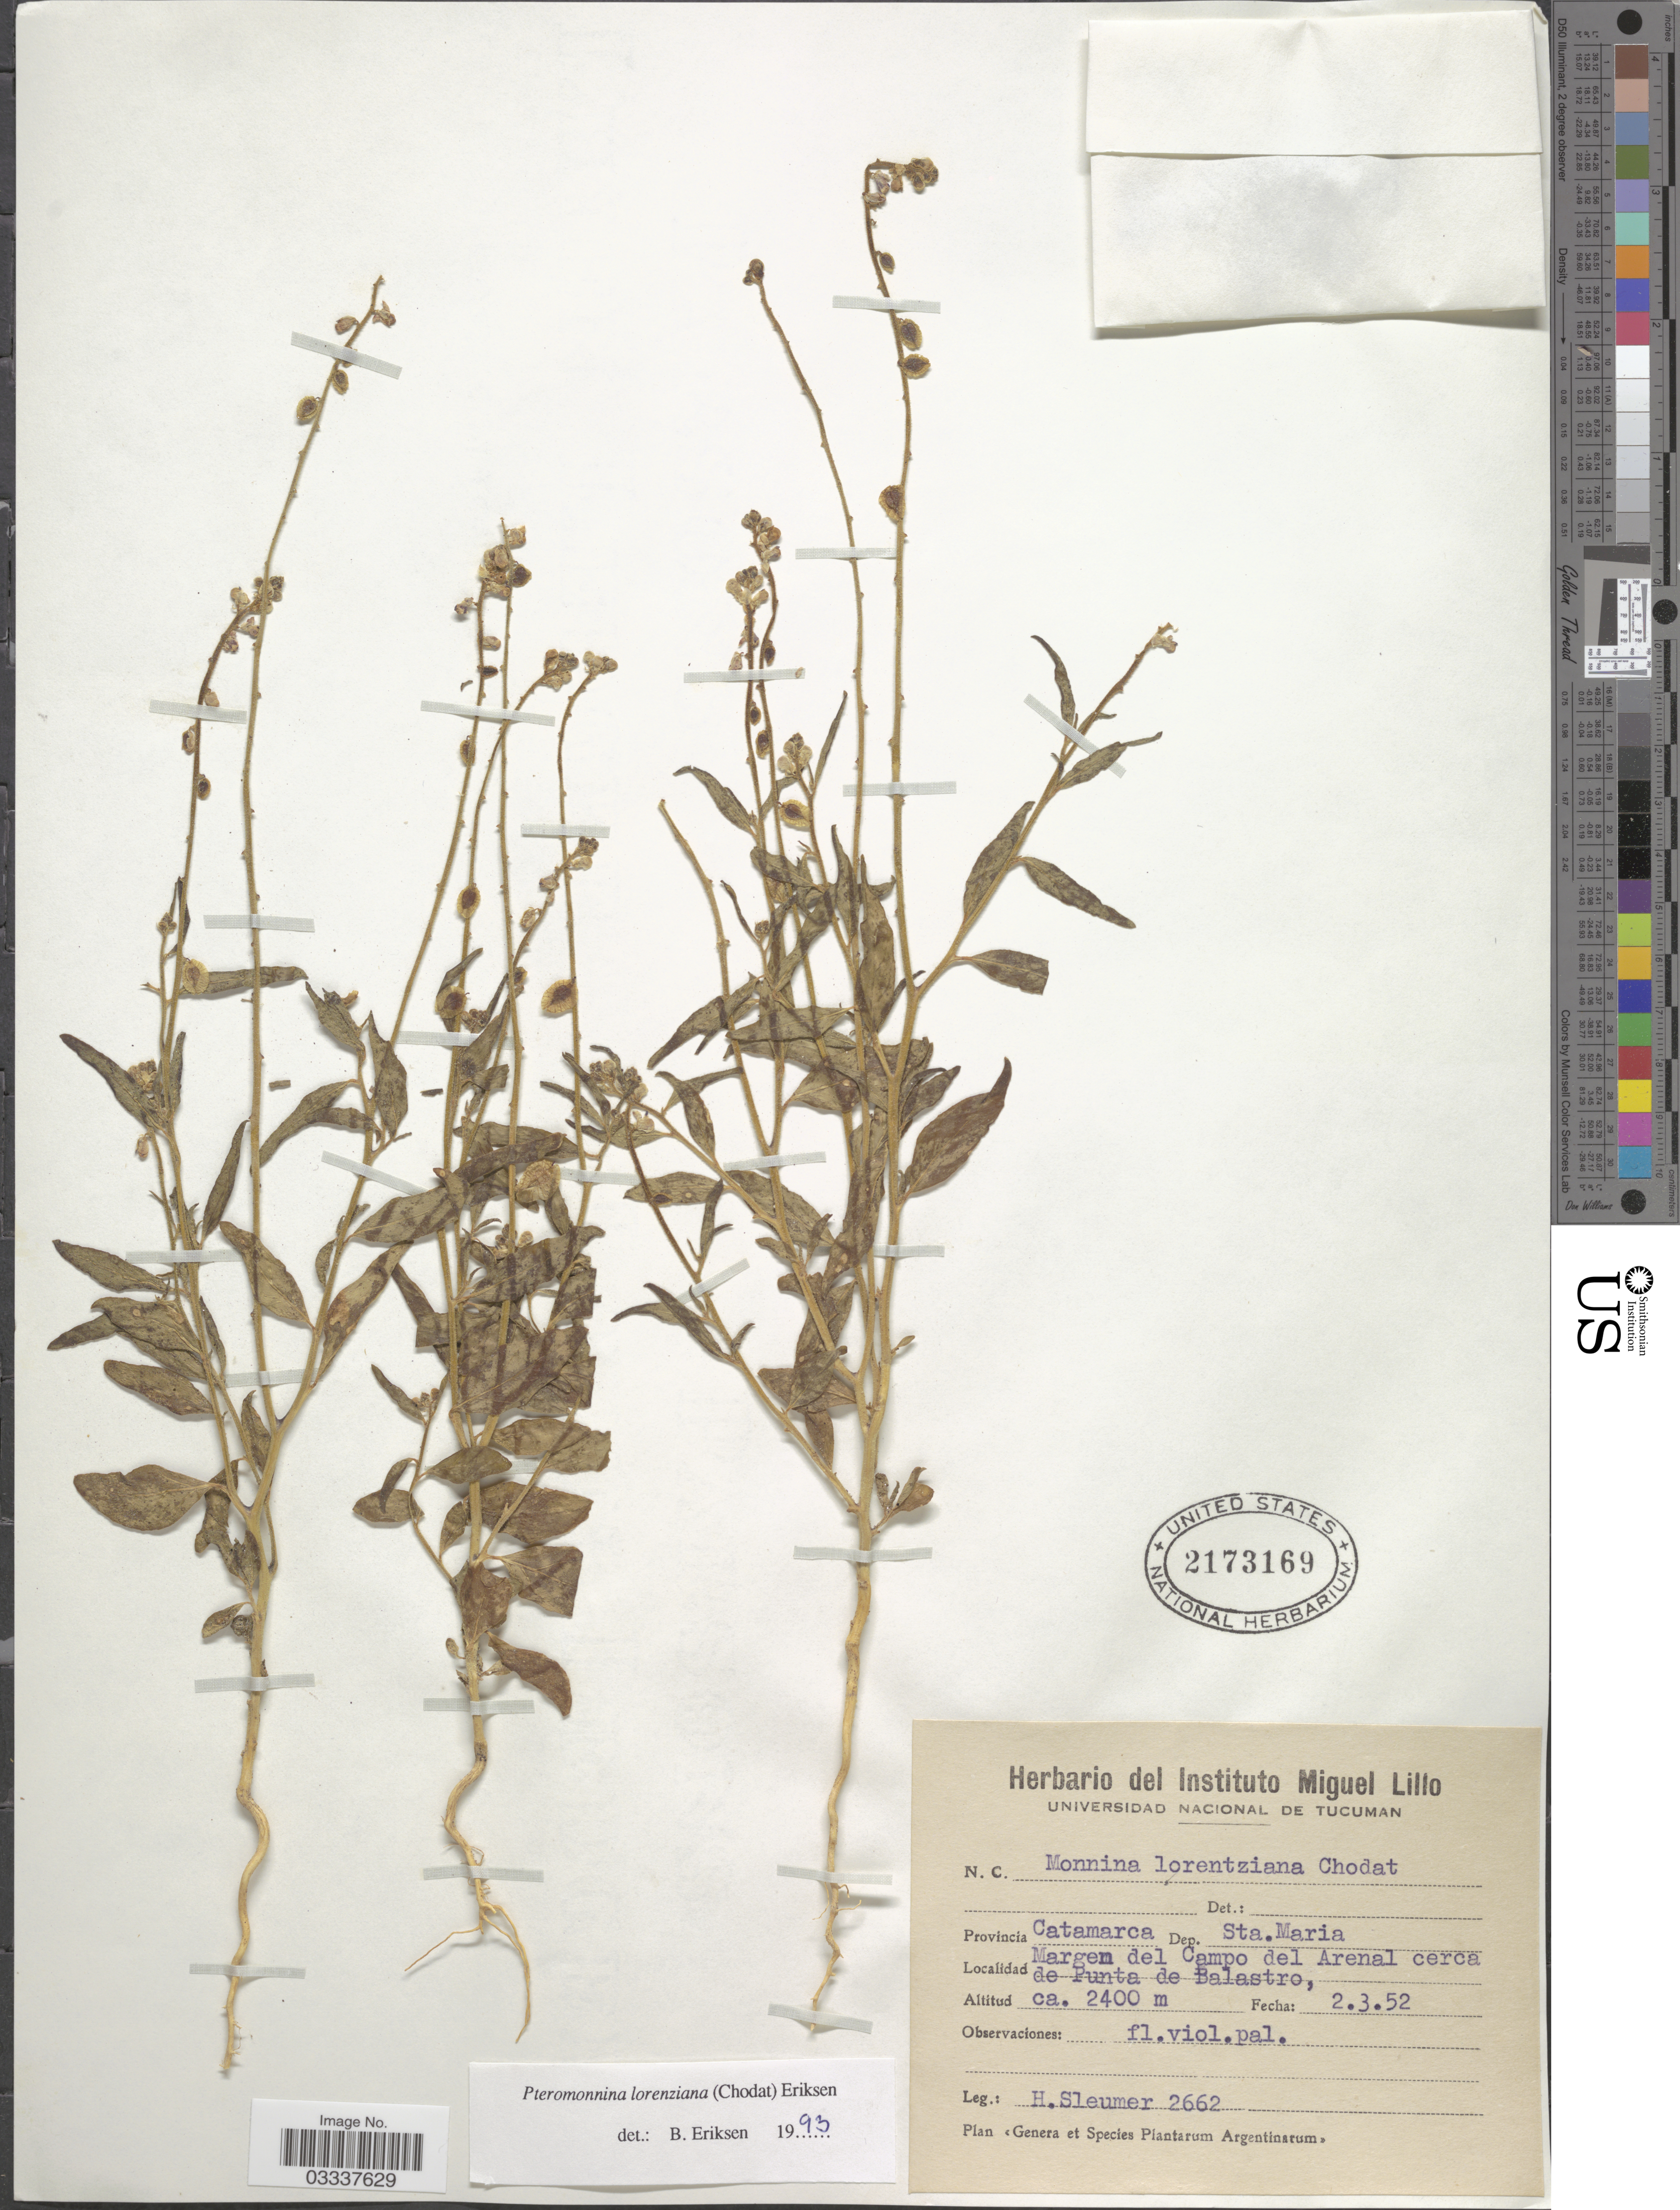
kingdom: Plantae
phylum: Tracheophyta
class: Magnoliopsida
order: Fabales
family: Polygalaceae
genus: Pteromonnina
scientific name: Pteromonnina lorenziana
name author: (Chodat) B. Eriksen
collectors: H. O. Sleumer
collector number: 2662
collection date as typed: Transcribed d/m/y: 2/3/52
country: Argentina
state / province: Catamarca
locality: Dep. Sta. Maria, Margem del Campo del Arenal cerca de Punta de Balastro.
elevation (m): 2400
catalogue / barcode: US 2173169